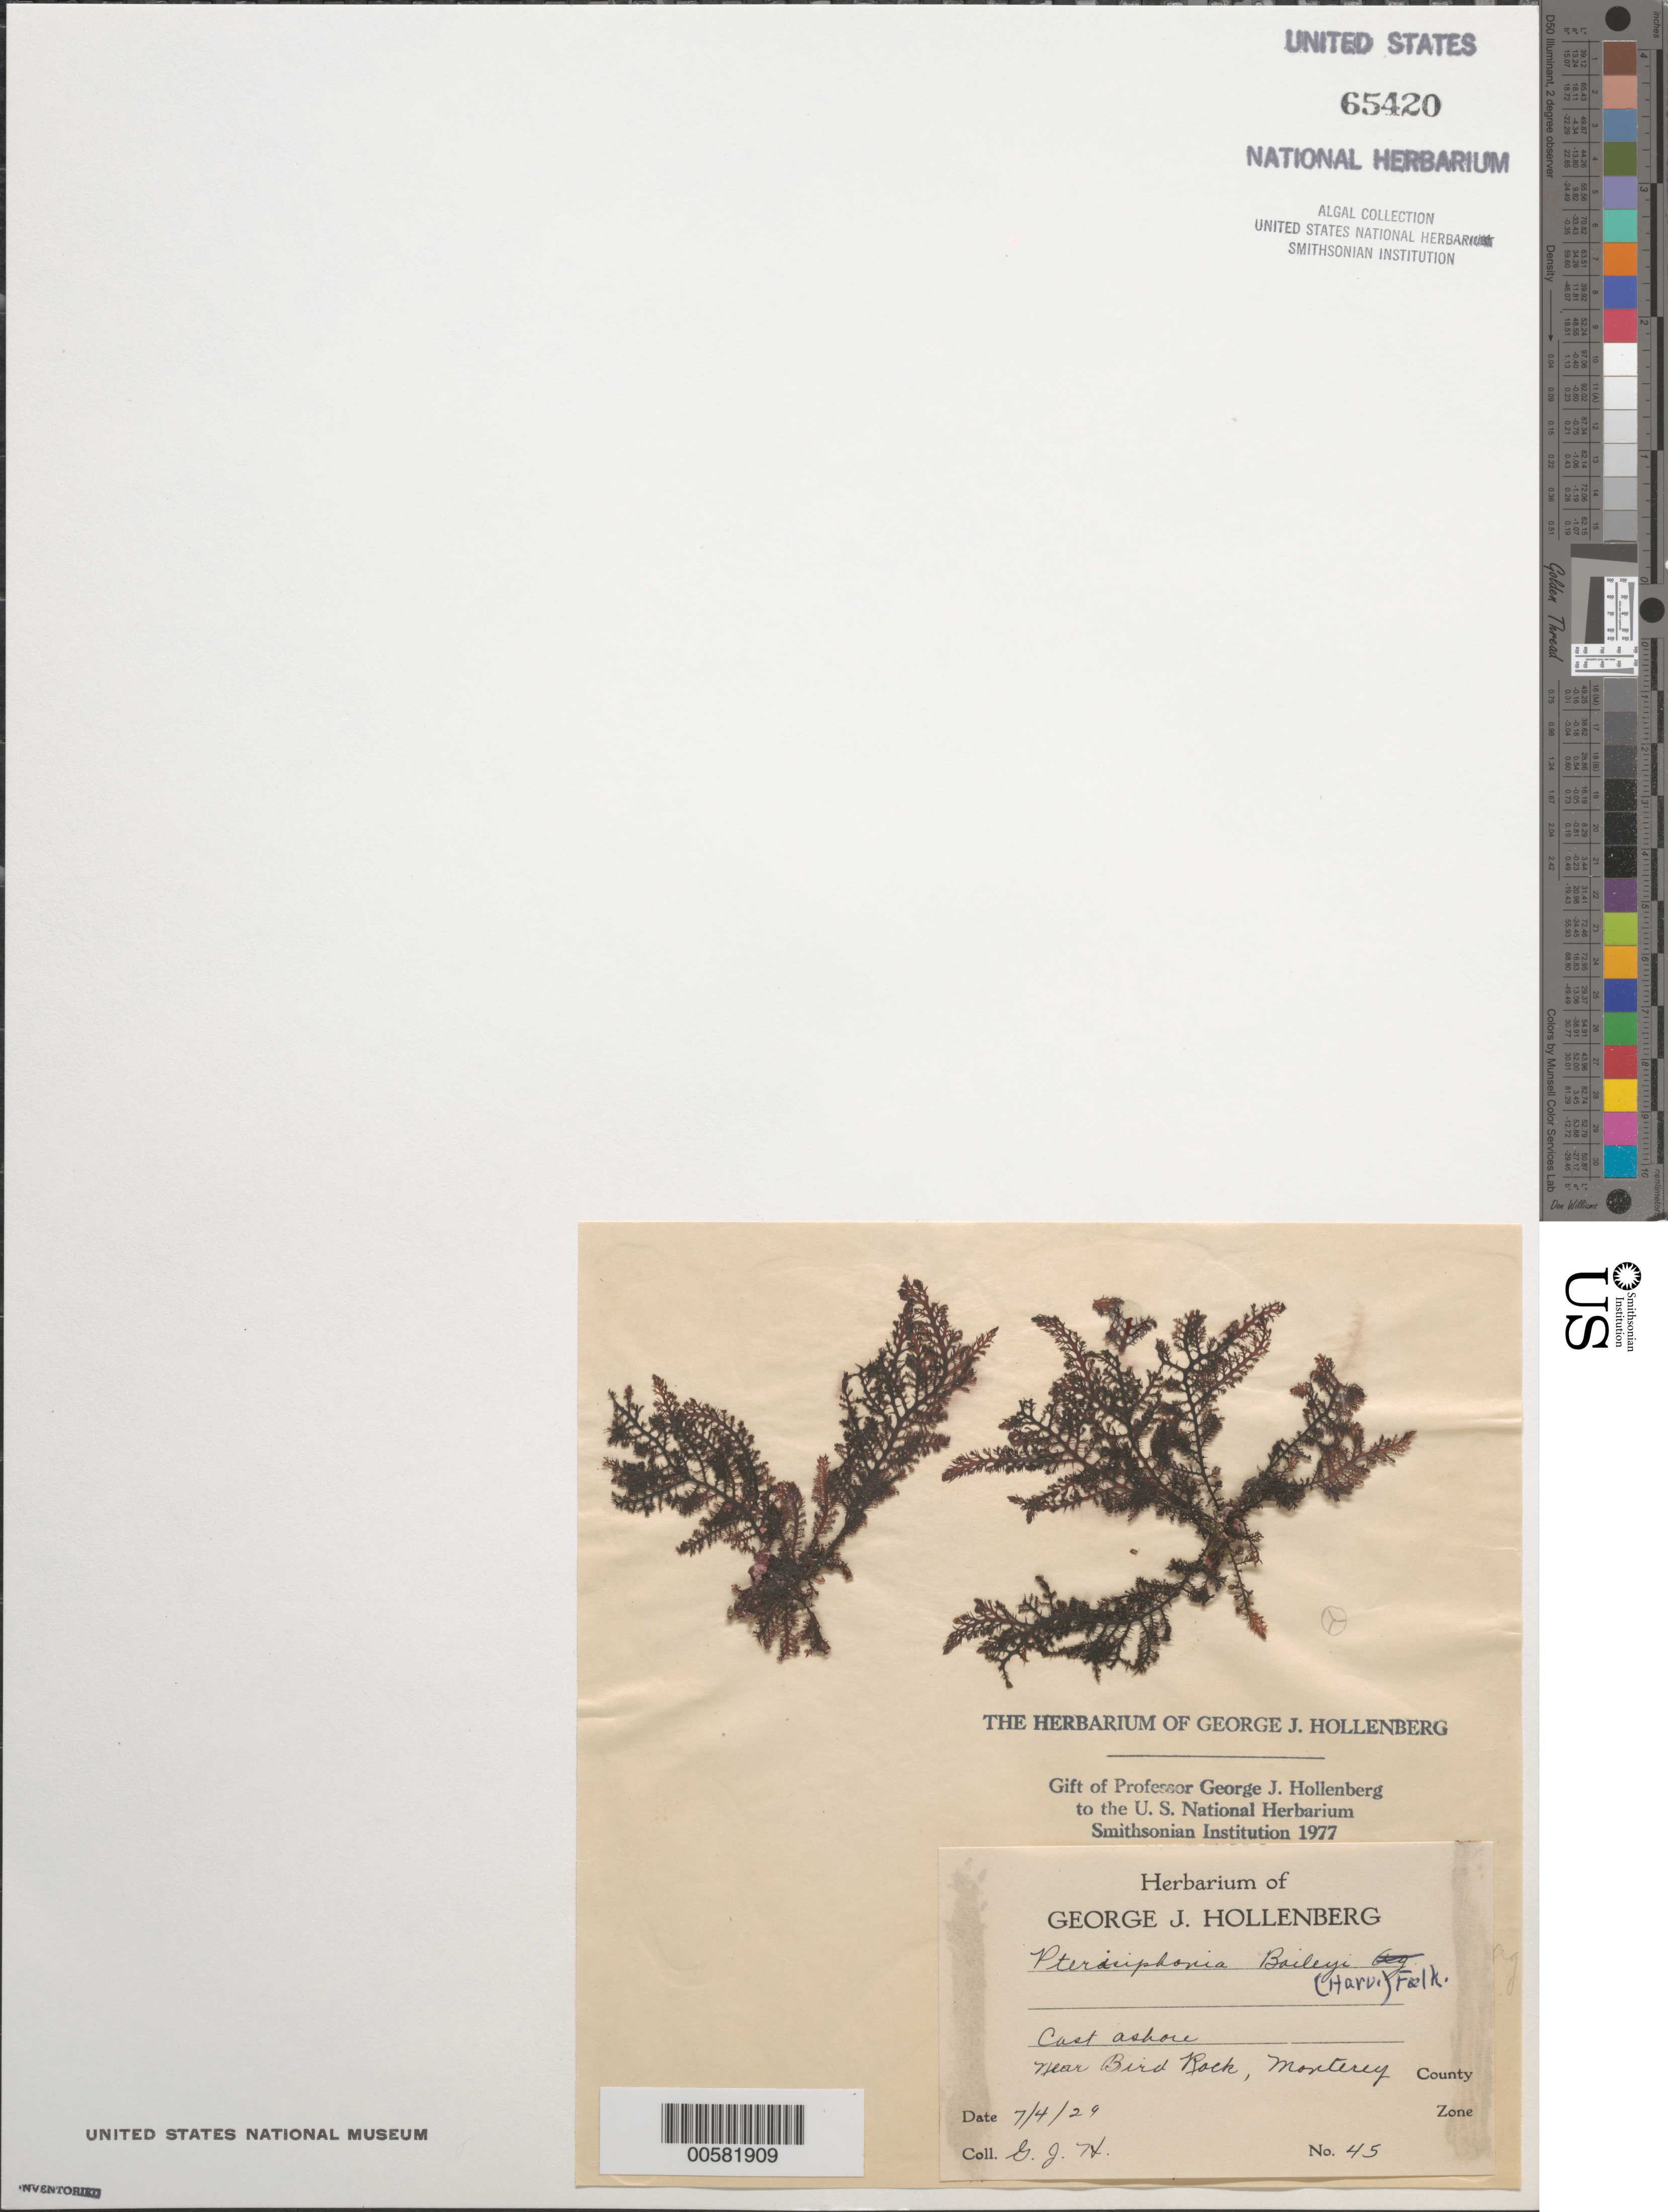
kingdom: Plantae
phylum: Rhodophyta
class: Florideophyceae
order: Ceramiales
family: Rhodomelaceae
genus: Symphyocladiella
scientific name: Symphyocladiella baileyi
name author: (Harvey) D.E.Bustamante et al.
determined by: Algae name updating Project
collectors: G. Hollenberg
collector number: GJH 45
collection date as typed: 04 Jul 1929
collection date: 1929-07-04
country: United States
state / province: California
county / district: Monterey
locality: Monterey Peninsula, near Bird Rock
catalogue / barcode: US 65420